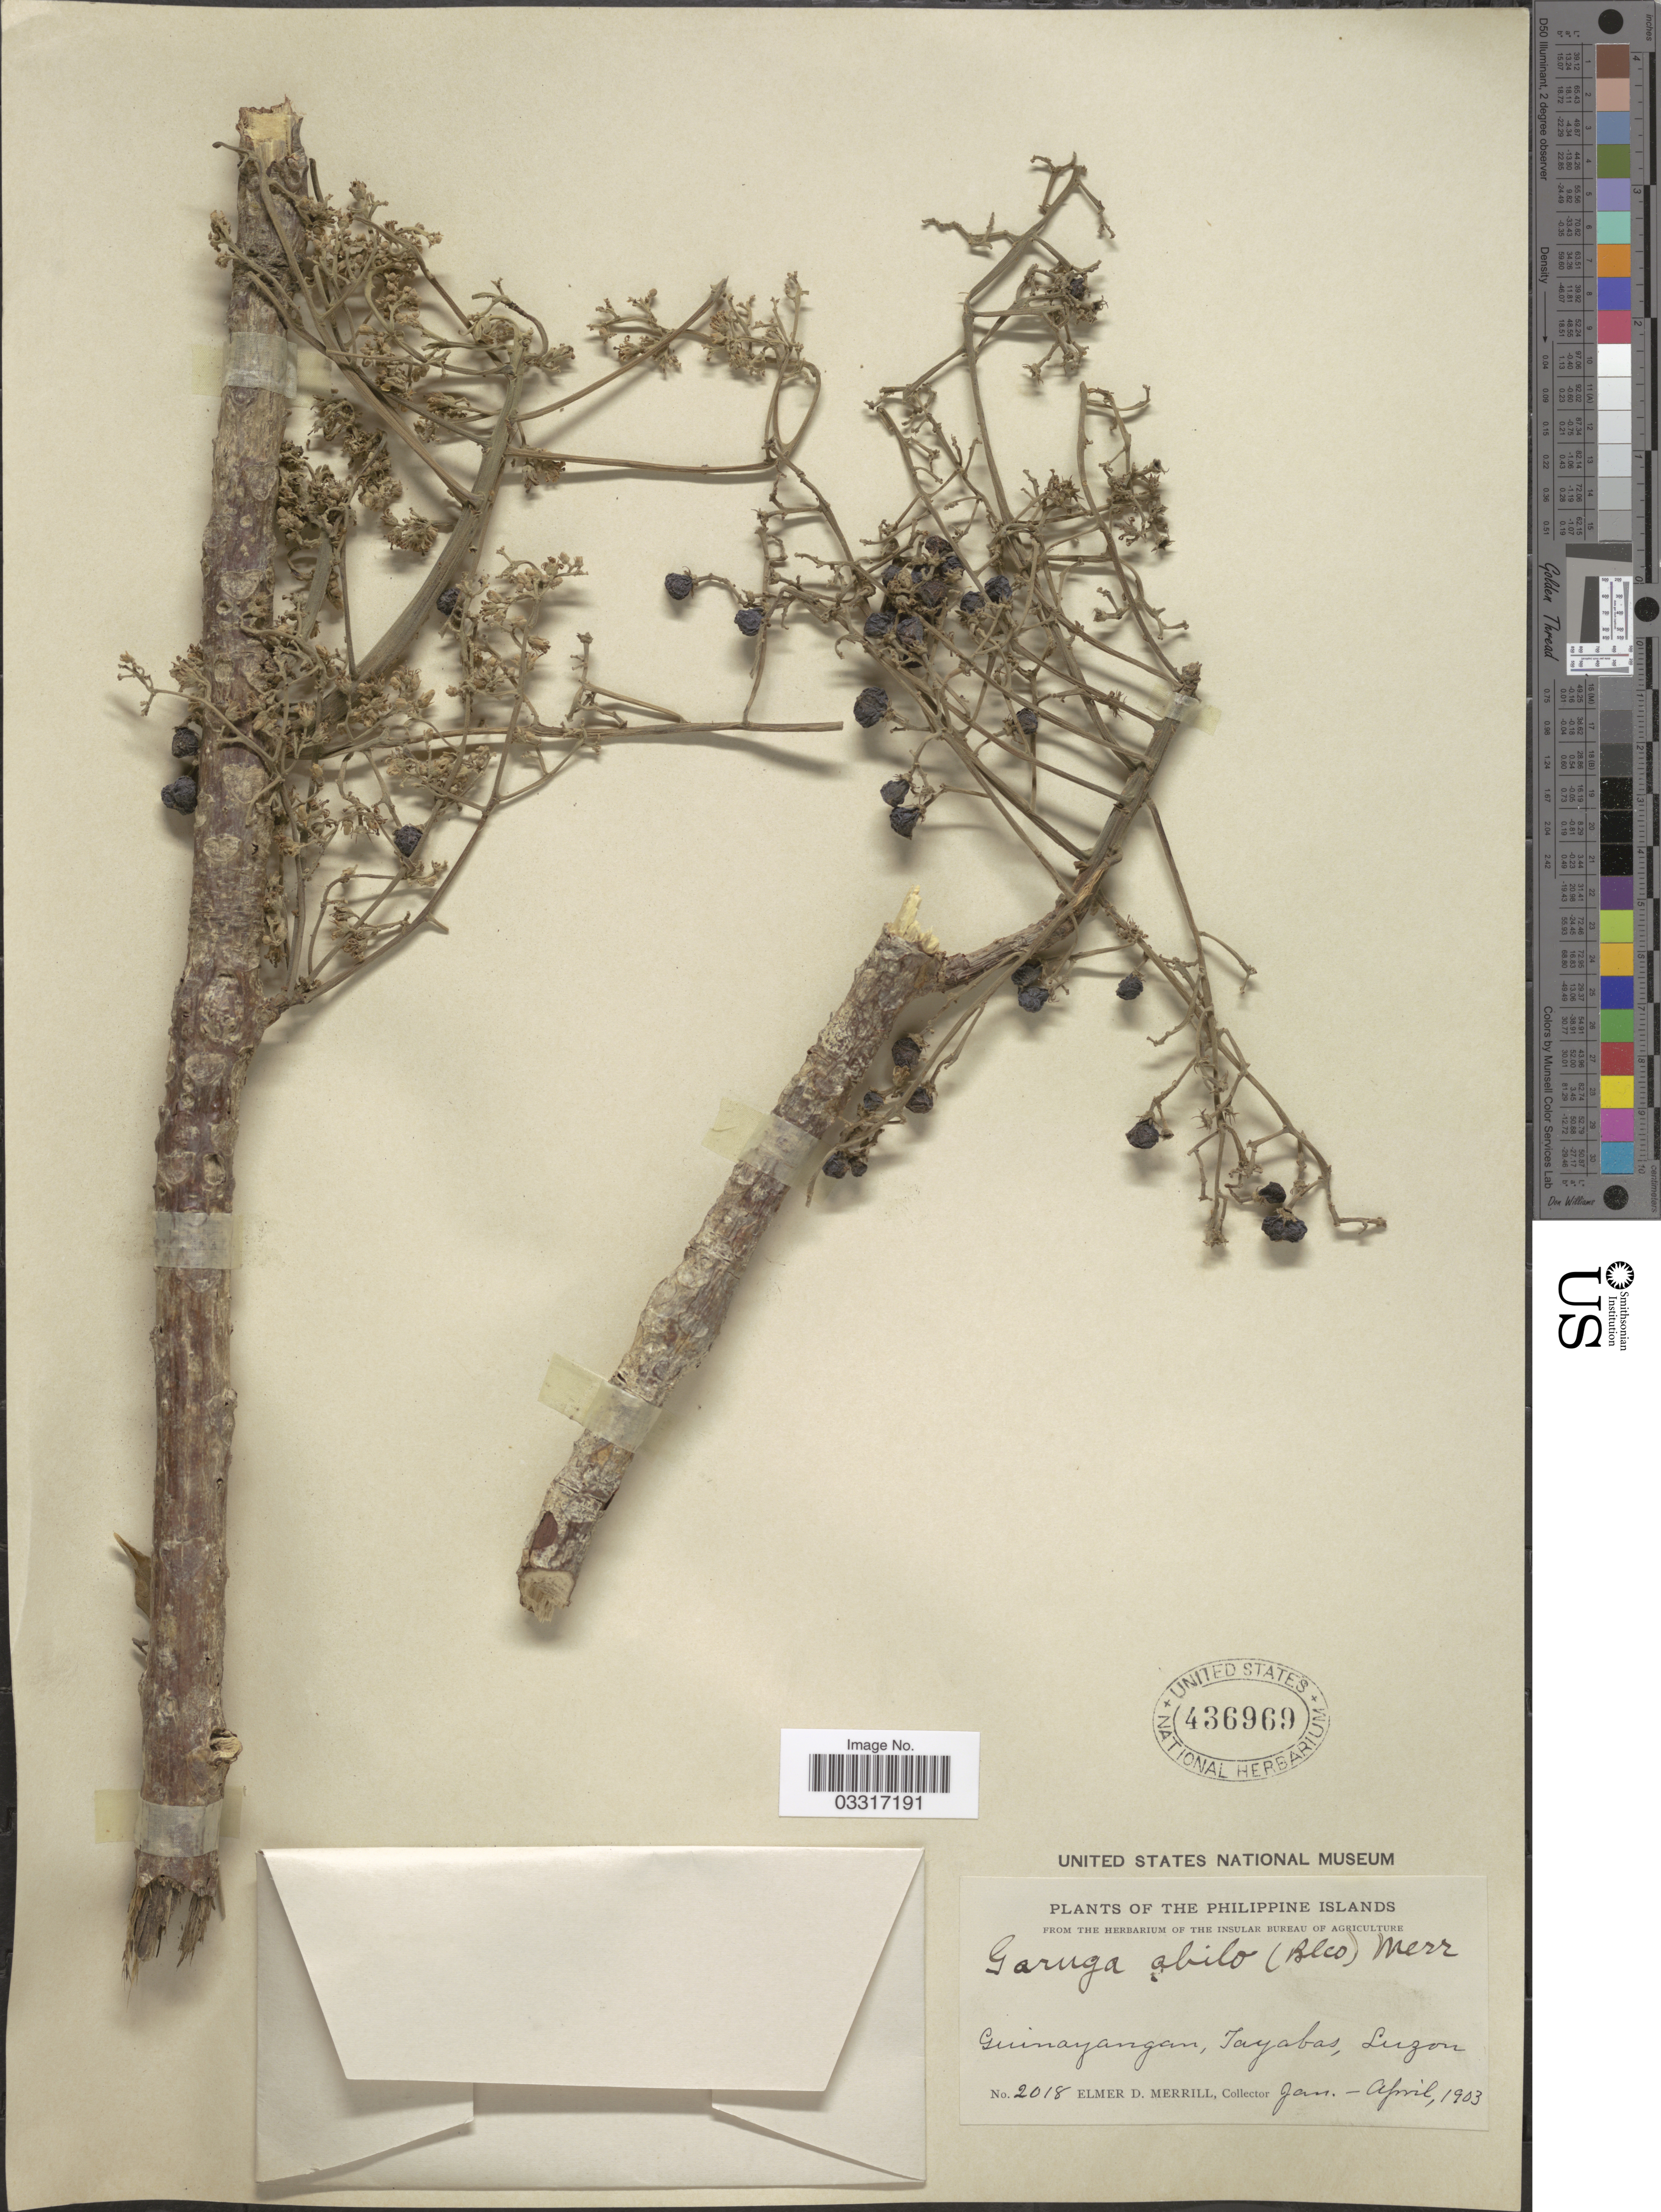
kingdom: Plantae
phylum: Tracheophyta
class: Magnoliopsida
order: Sapindales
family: Burseraceae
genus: Garuga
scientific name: Garuga floribunda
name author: Decne.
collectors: E. D. Merrill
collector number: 2018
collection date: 1903-01/1903-04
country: Philippines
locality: The Philippine Islands. Guinayangan, Tayabas, Luzon.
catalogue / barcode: US 436969